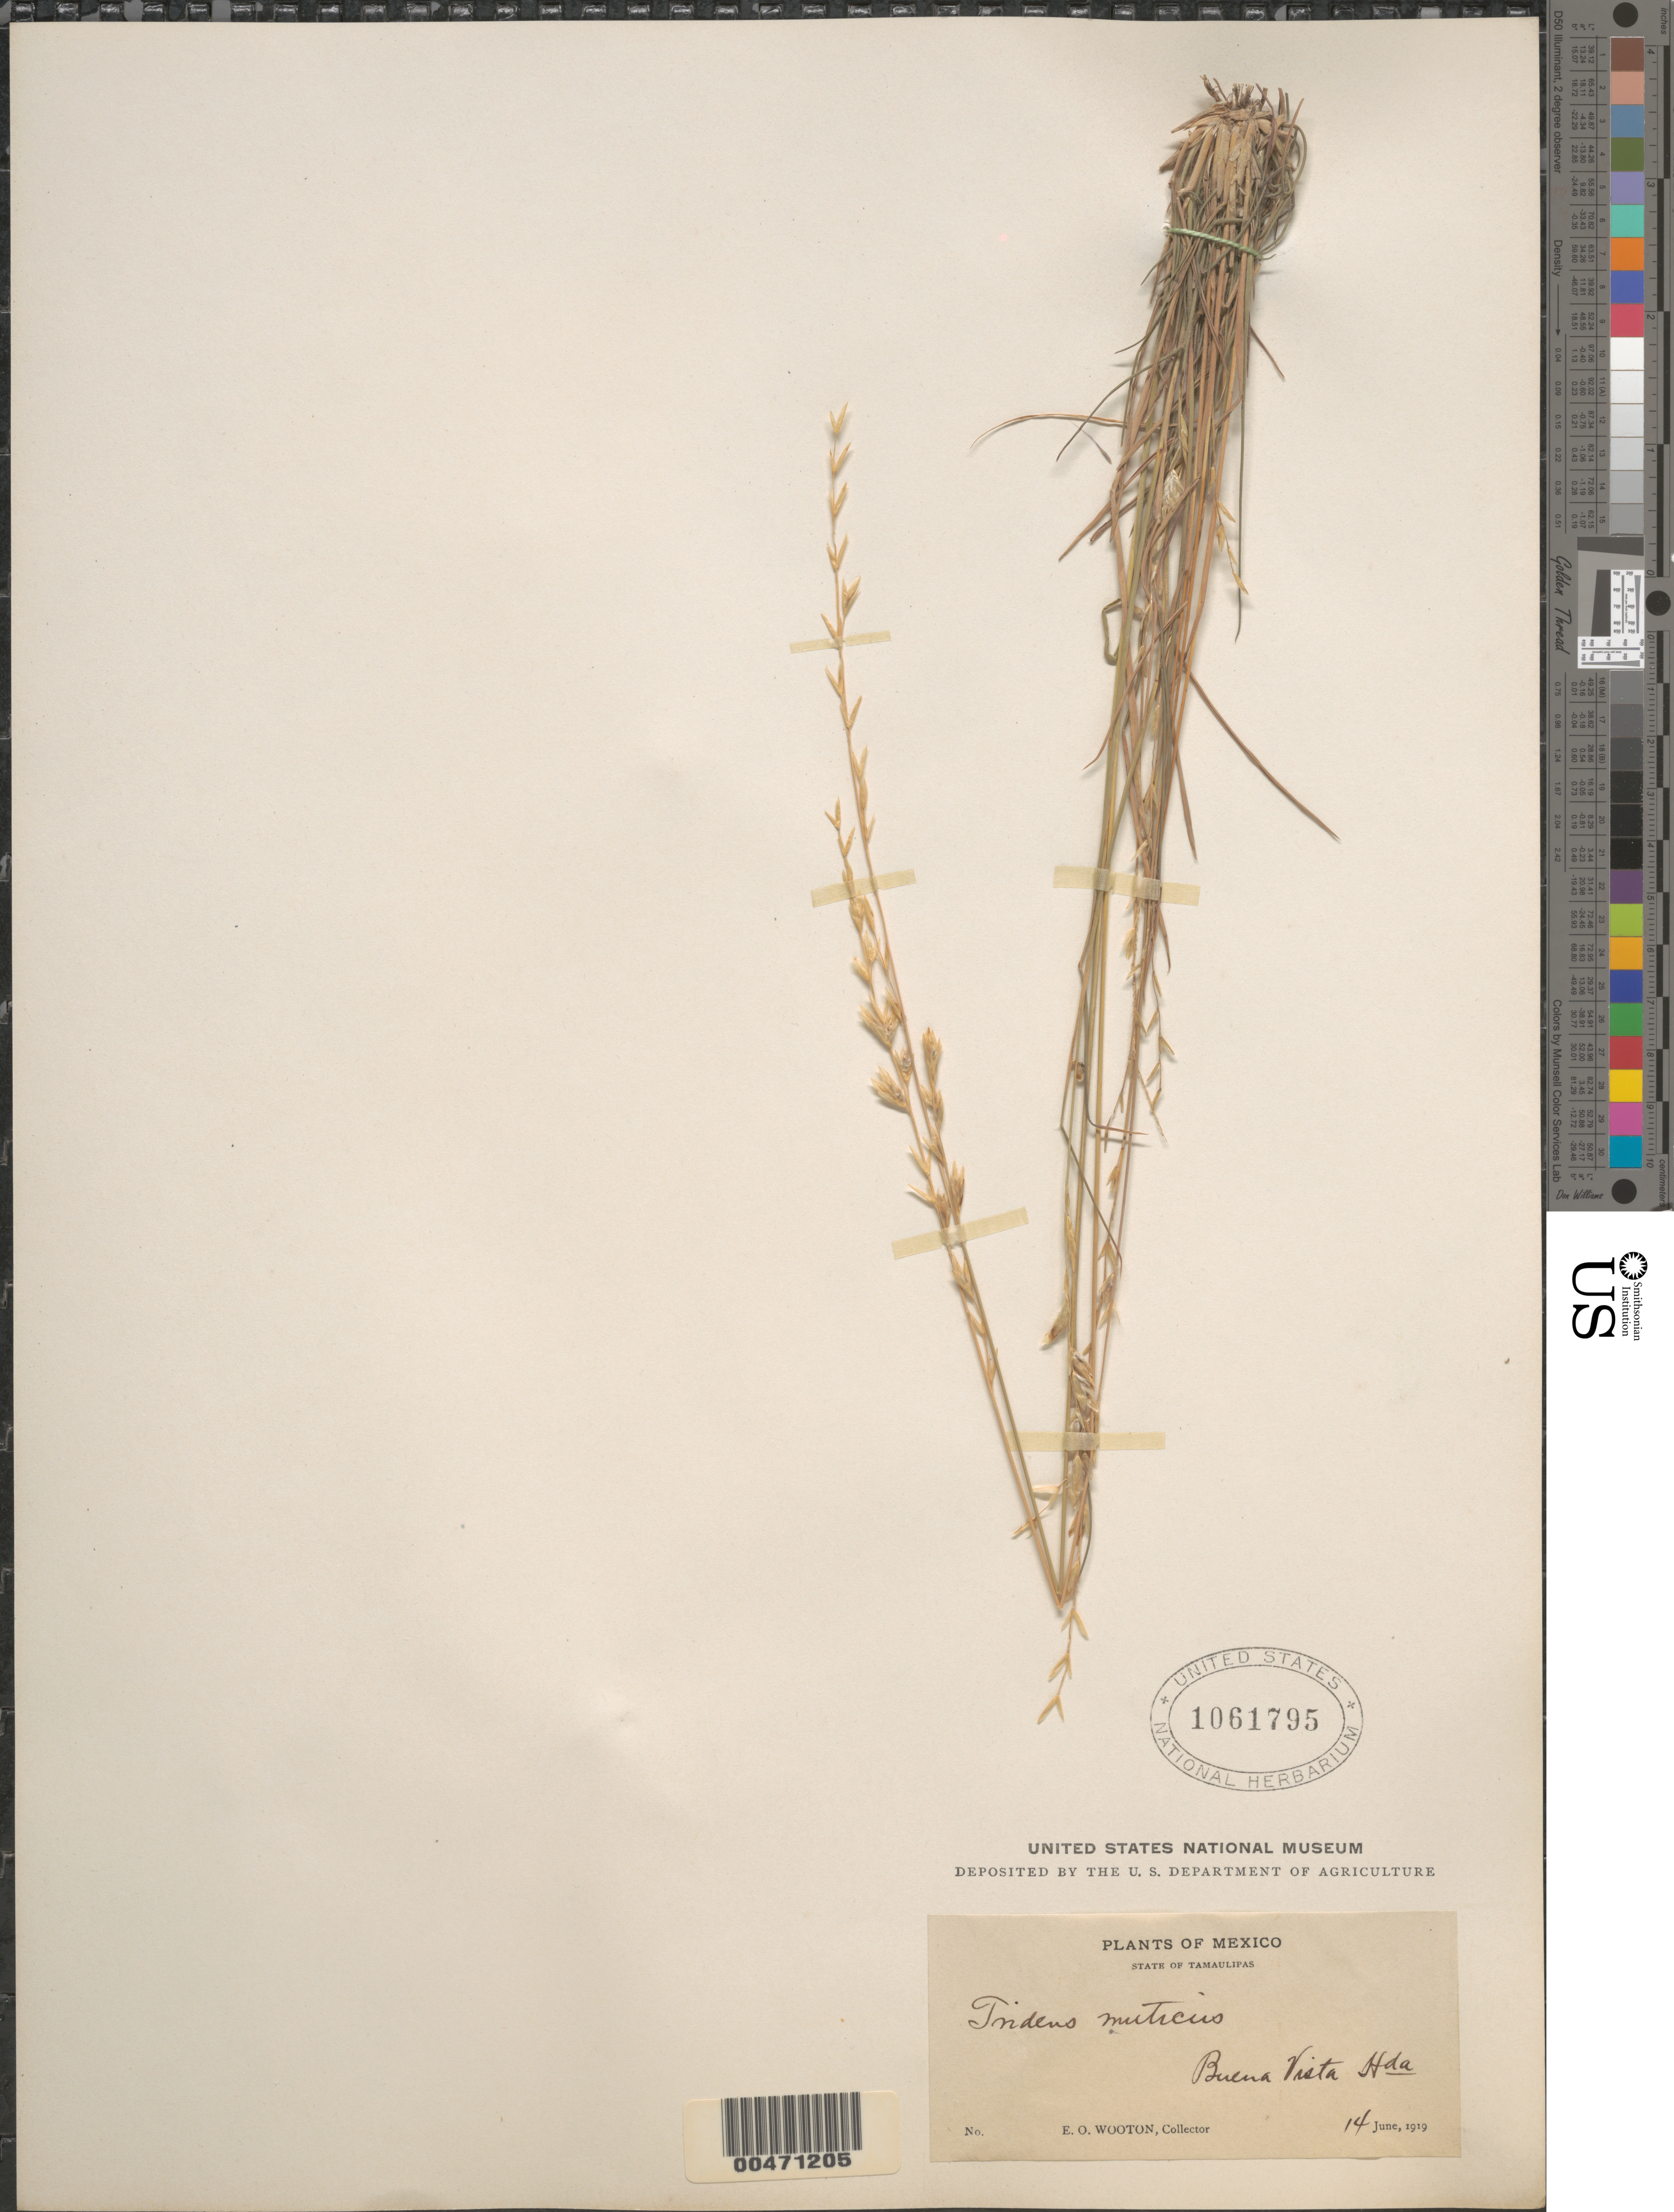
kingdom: Plantae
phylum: Tracheophyta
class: Liliopsida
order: Poales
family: Poaceae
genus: Tridens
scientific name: Tridens muticus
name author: (Torr.) Nash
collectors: E. O. Wooton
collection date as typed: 14 Jun 1919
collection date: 1919-06-14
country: Mexico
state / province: Tamaulipas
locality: Buena Vista Hda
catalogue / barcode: US 1061795